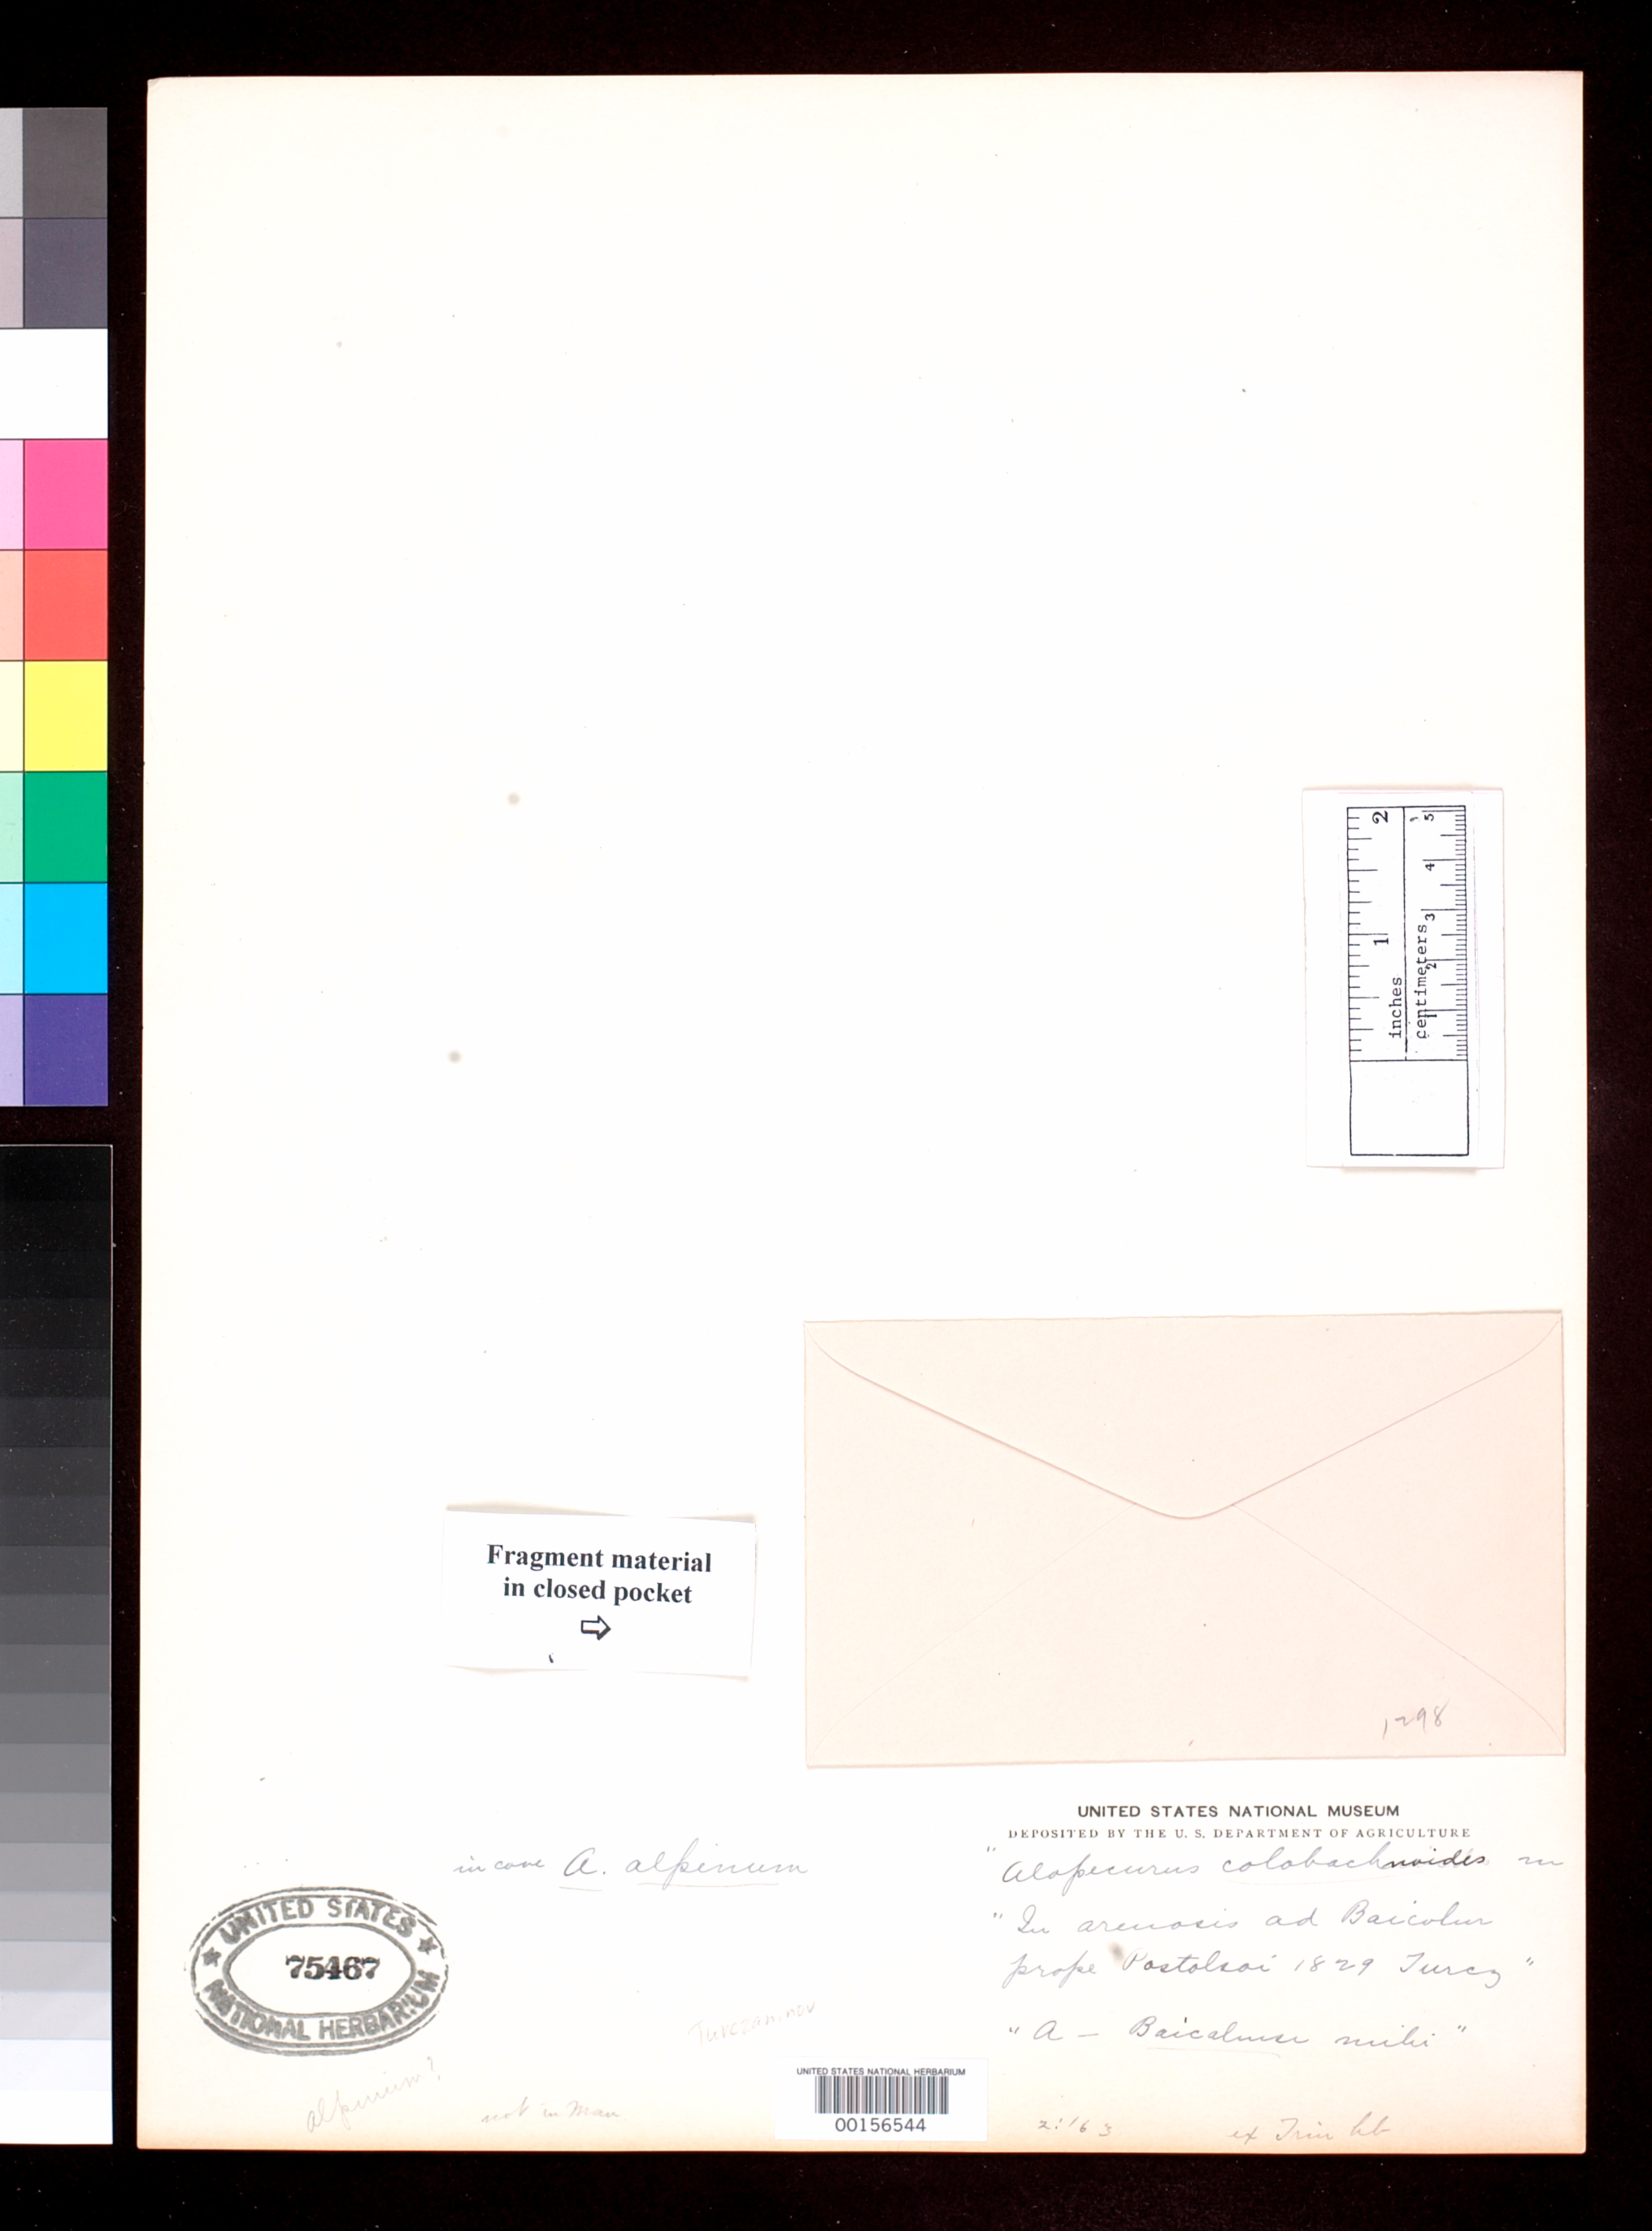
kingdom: Plantae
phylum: Tracheophyta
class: Liliopsida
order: Poales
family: Poaceae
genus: Alopecurus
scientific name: Alopecurus colobrachnoides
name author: Trin.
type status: Type Fragment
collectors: N. Turczaninov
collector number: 1829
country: Russian Federation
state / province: Siberia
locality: E. Siberia, in arenosis ad Baicolur, prope Pastolsai.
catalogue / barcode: US 75467